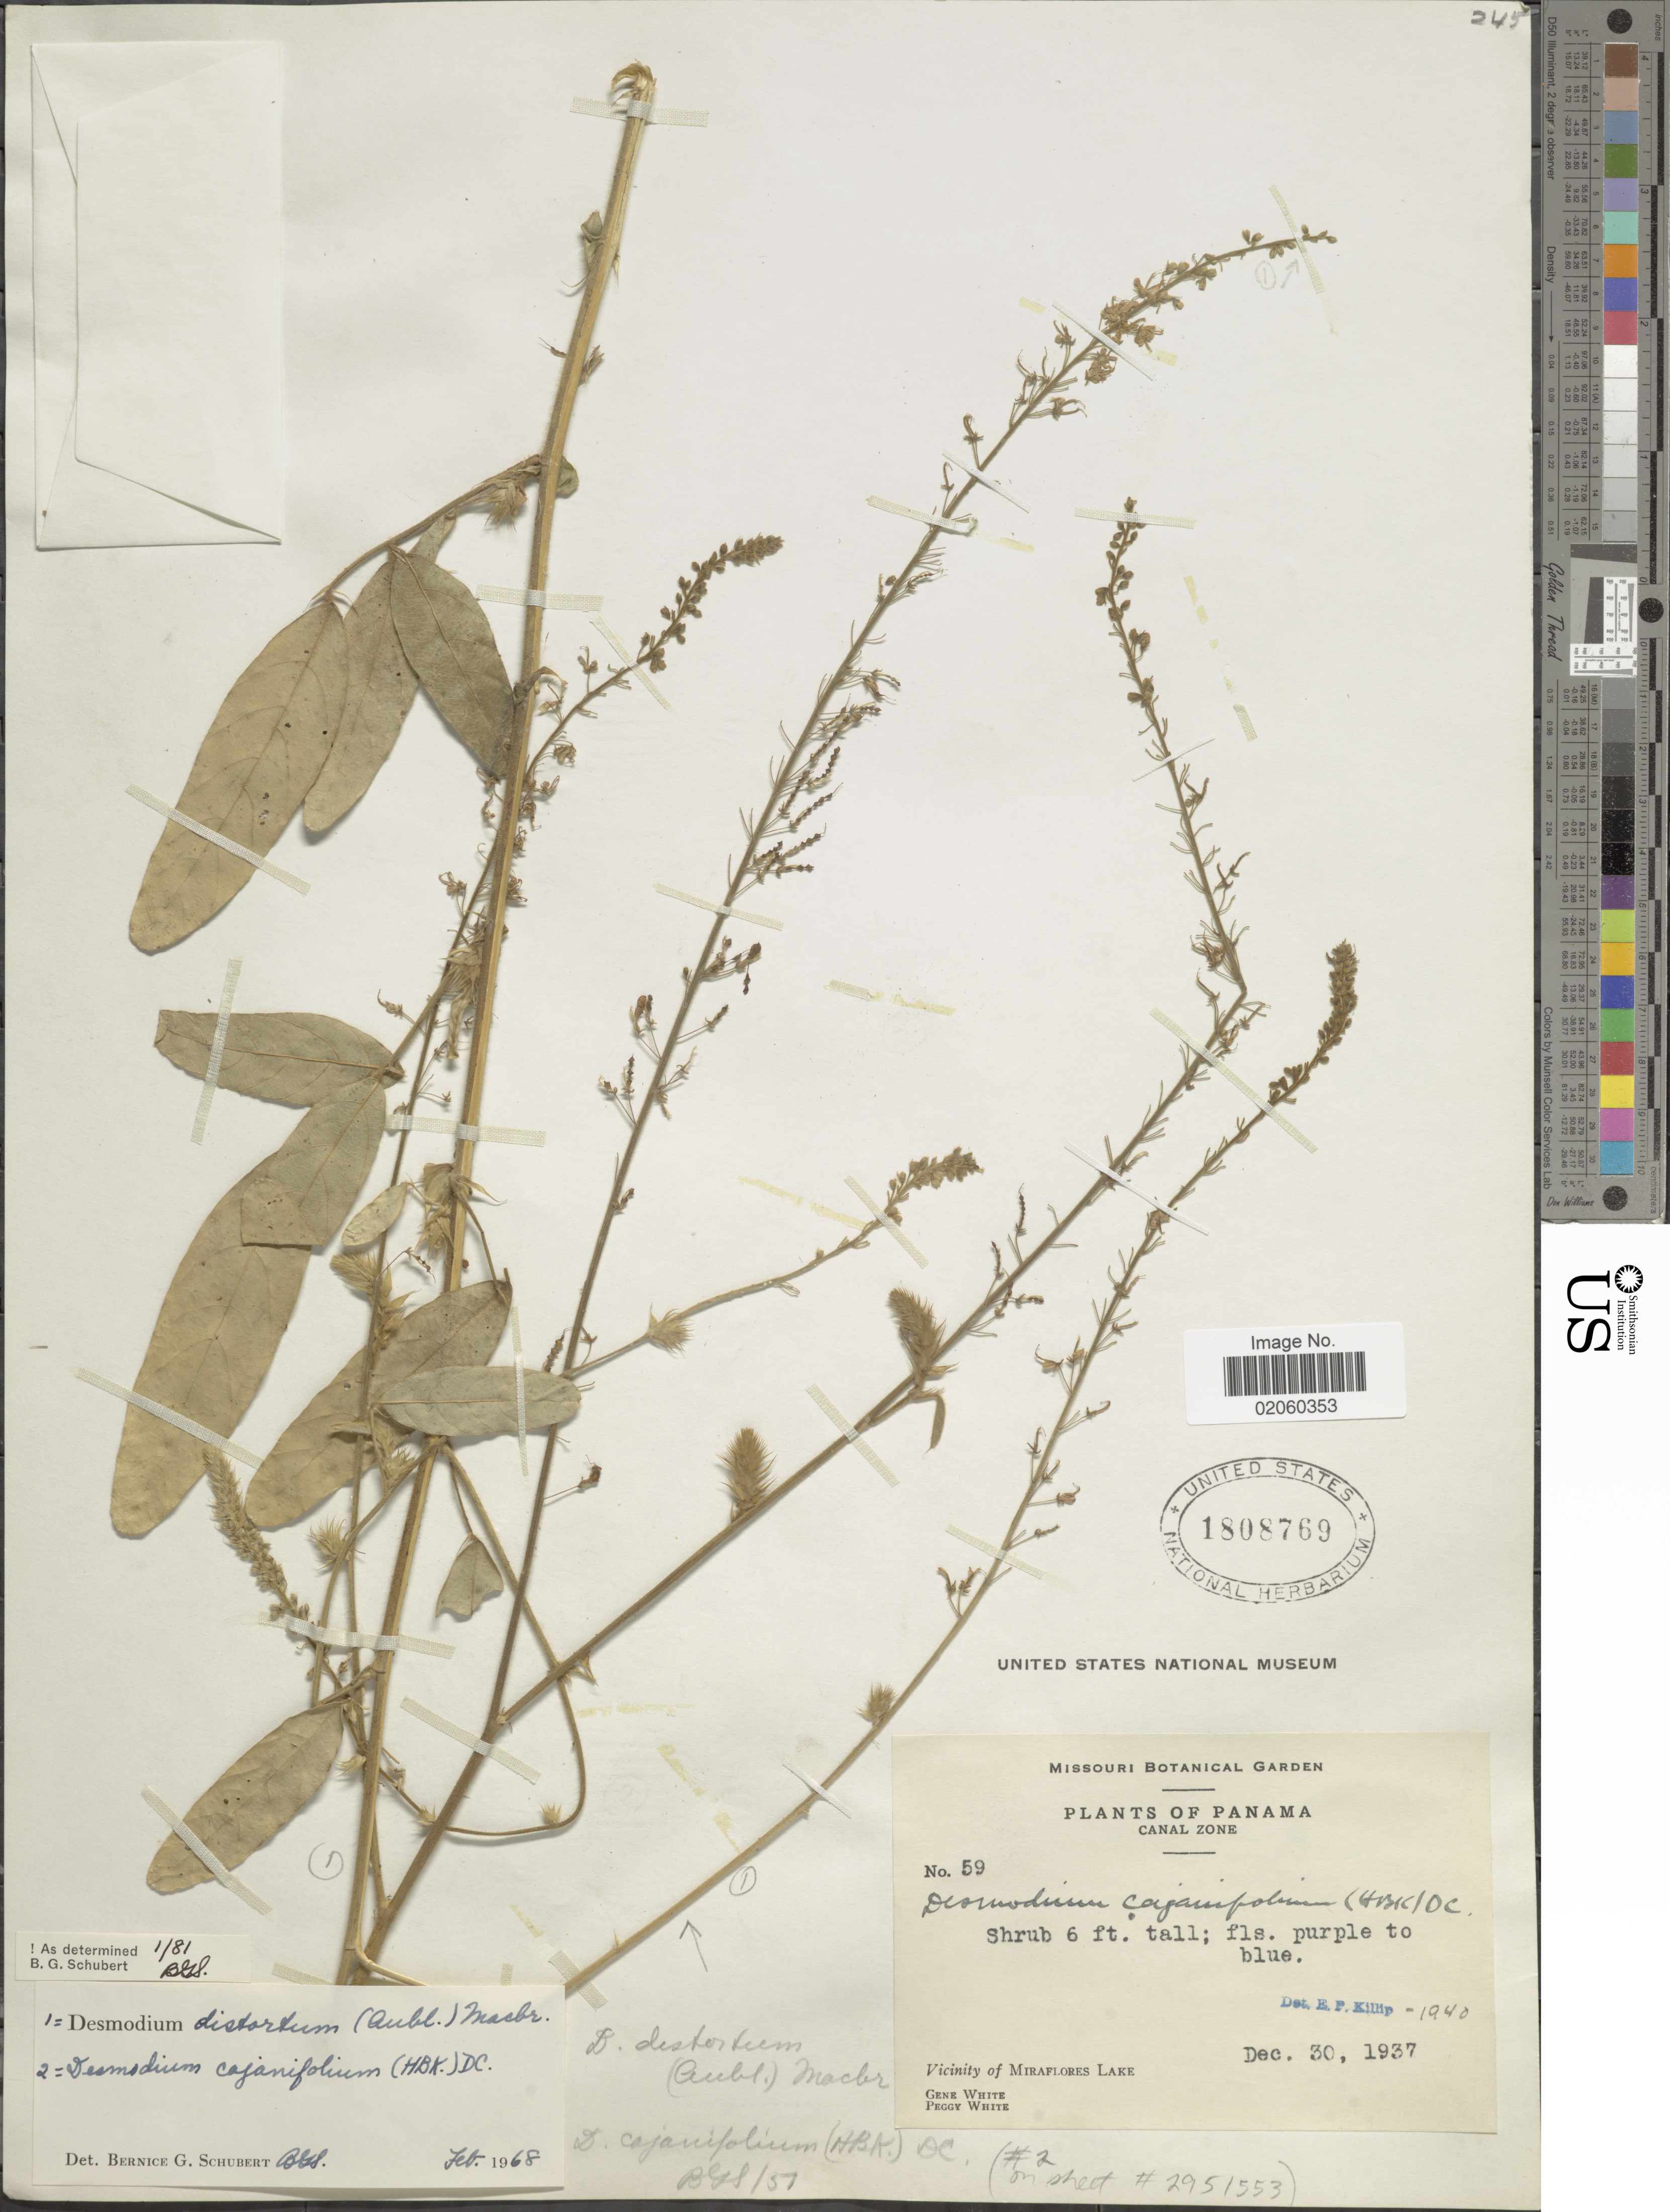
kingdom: Plantae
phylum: Tracheophyta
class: Magnoliopsida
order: Fabales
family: Fabaceae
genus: Desmodium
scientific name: Desmodium distortum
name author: (Aubl.) J.F. Macbr.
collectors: G. White & P. White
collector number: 59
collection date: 1937-12-30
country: Panama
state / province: Panamá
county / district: Canal Zone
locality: Vicinity of Miraflores Lake, Canal Zone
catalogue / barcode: US 1808769